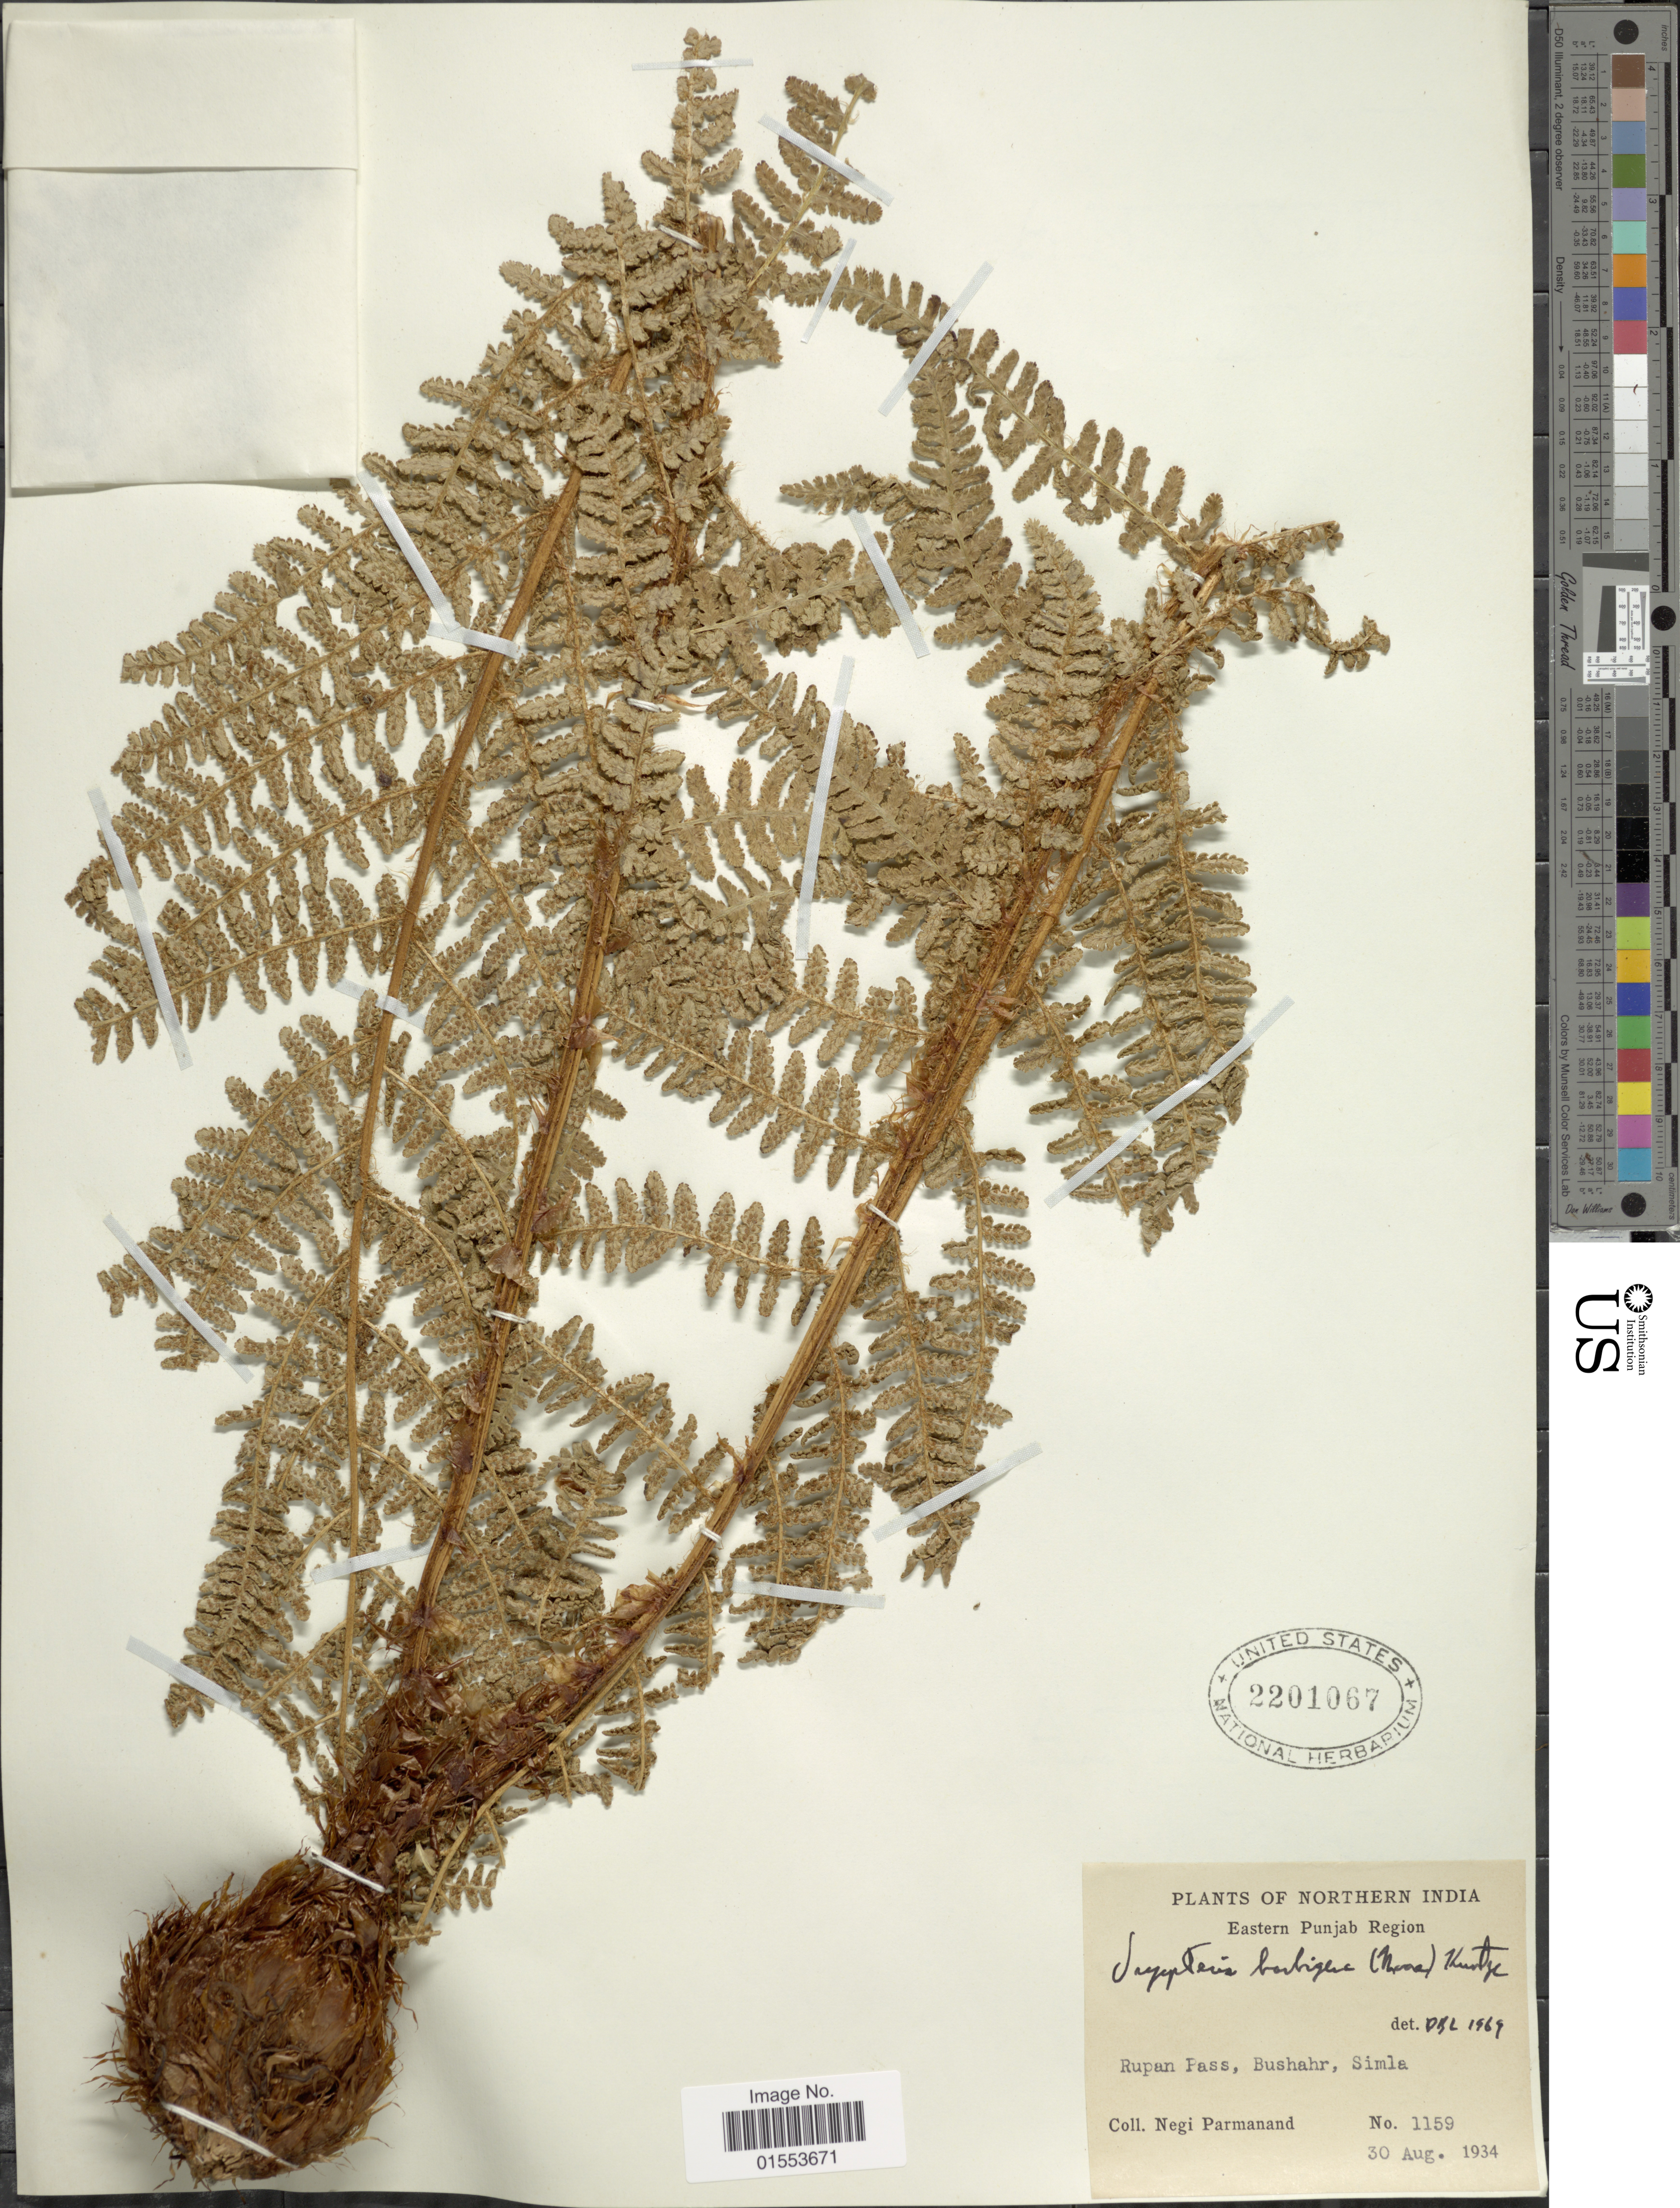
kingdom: Plantae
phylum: Tracheophyta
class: Polypodiopsida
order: Polypodiales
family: Dryopteridaceae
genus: Dryopteris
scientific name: Dryopteris barbigera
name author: (Hook.) Kuntze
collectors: N. Parmanand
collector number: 1159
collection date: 1934-08-30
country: India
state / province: Himachal Pradesh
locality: Northern India. Eastern Punjab Region. Rupan Pass, Bushahr, Simla.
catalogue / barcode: US 2201067